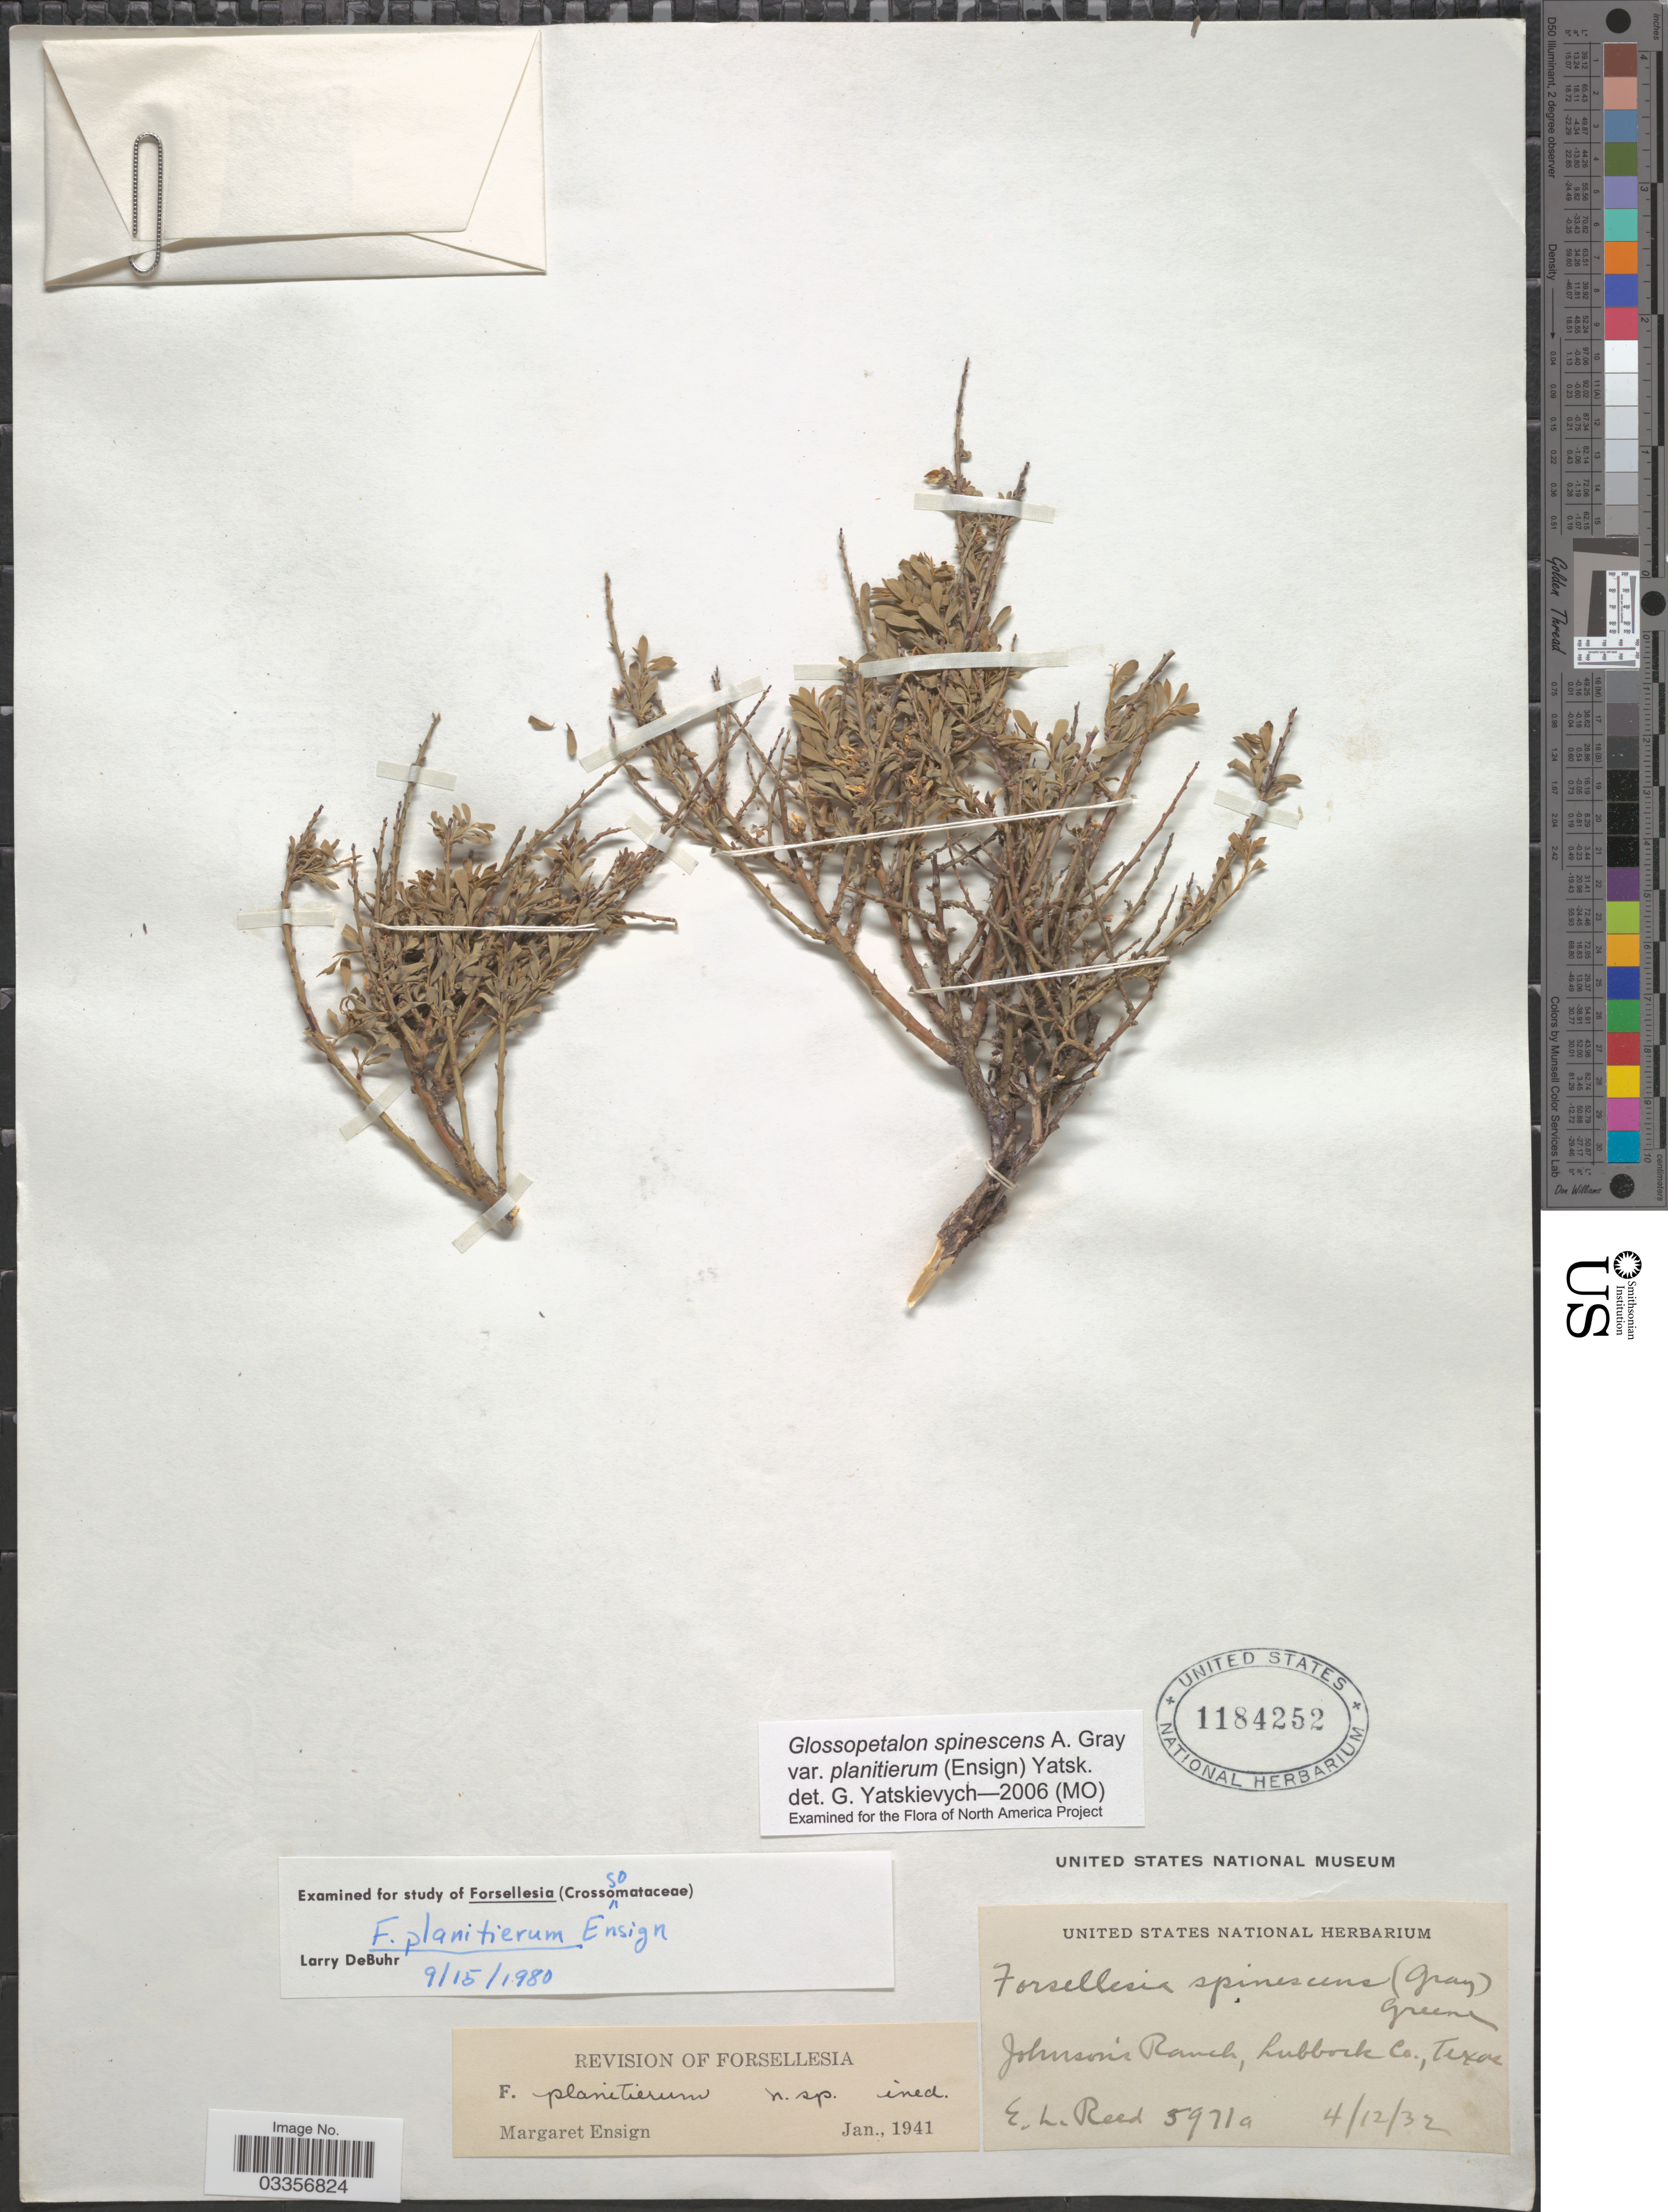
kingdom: Plantae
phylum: Tracheophyta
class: Magnoliopsida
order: Crossosomatales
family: Crossosomataceae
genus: Glossopetalon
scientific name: Glossopetalon spinescens var. planitierum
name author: (Ensign) Yatsk.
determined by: Yatskievych, G.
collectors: E. Reed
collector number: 5971a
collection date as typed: Transcribed d/m/y: 12/4/32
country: United States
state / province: Texas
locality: Johnson's Ranch, Lubbock Co.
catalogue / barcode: US 1184252